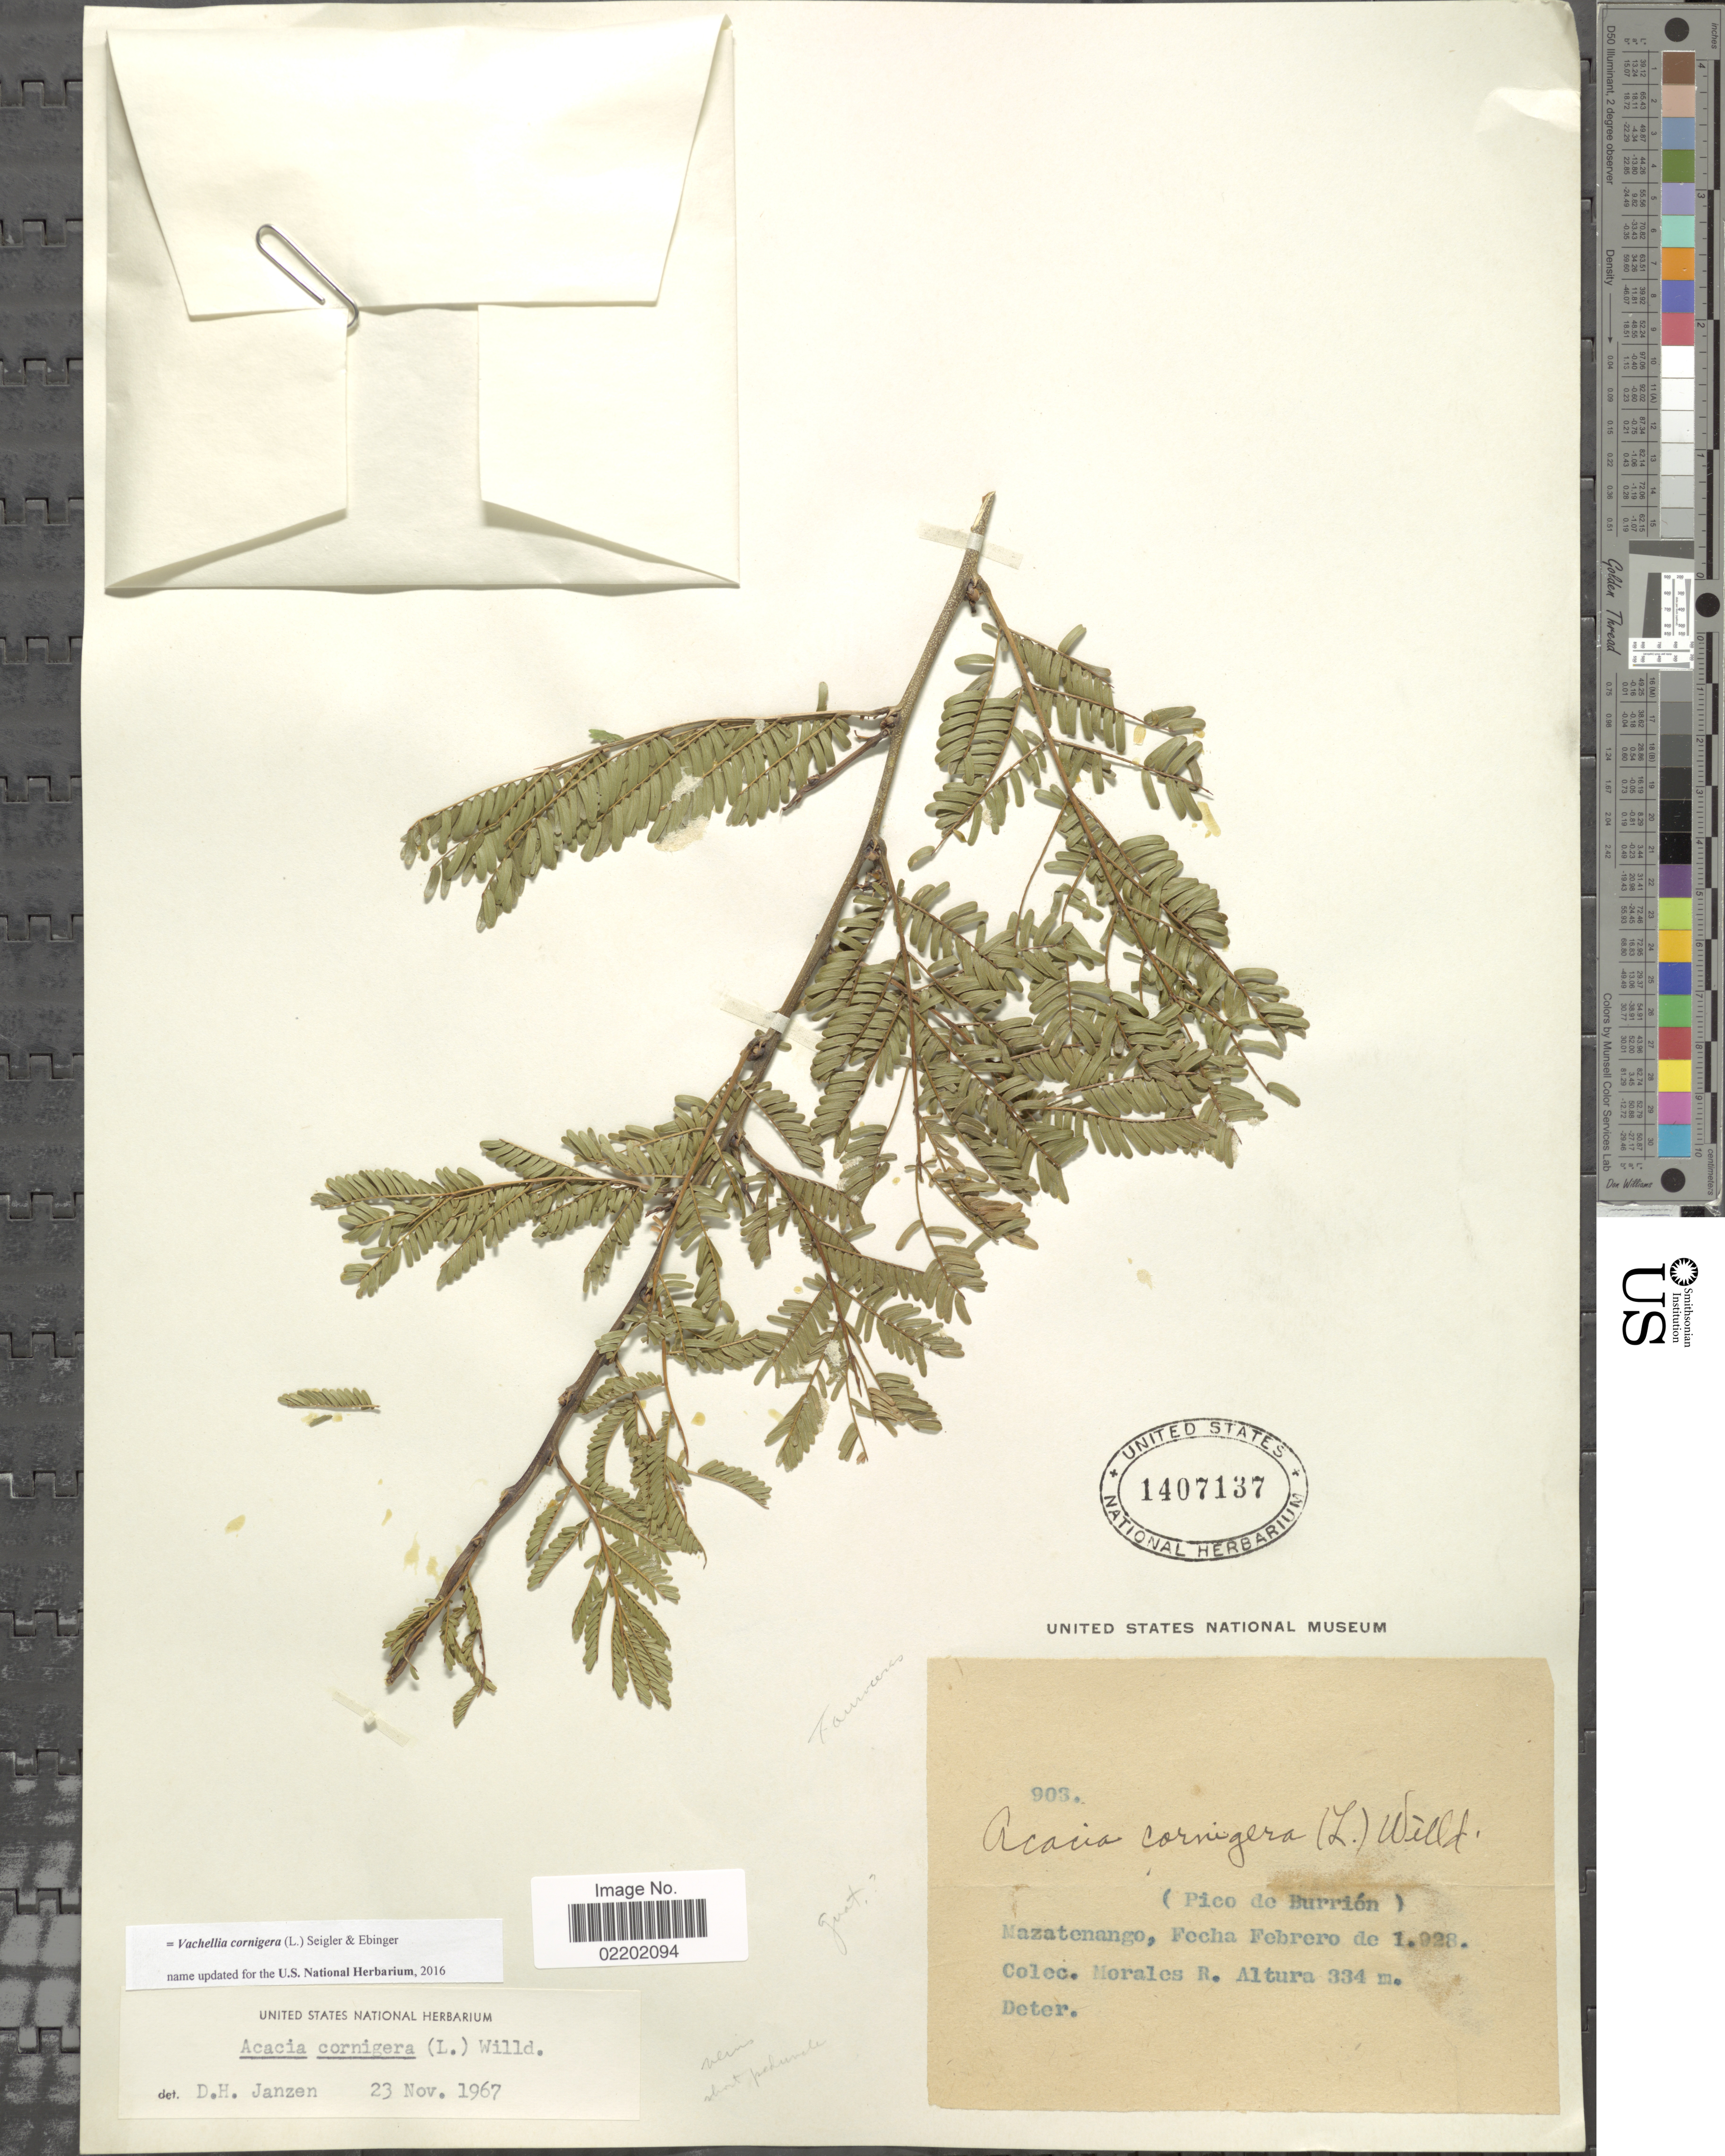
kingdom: Plantae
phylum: Tracheophyta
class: Magnoliopsida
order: Fabales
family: Fabaceae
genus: Vachellia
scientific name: Vachellia cornigera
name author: (L.) Seigler & Ebinger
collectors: R. Morales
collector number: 903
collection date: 1928-02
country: Guatemala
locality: (Pico de Burrión) Mazatenango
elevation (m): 334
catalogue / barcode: US 1407137